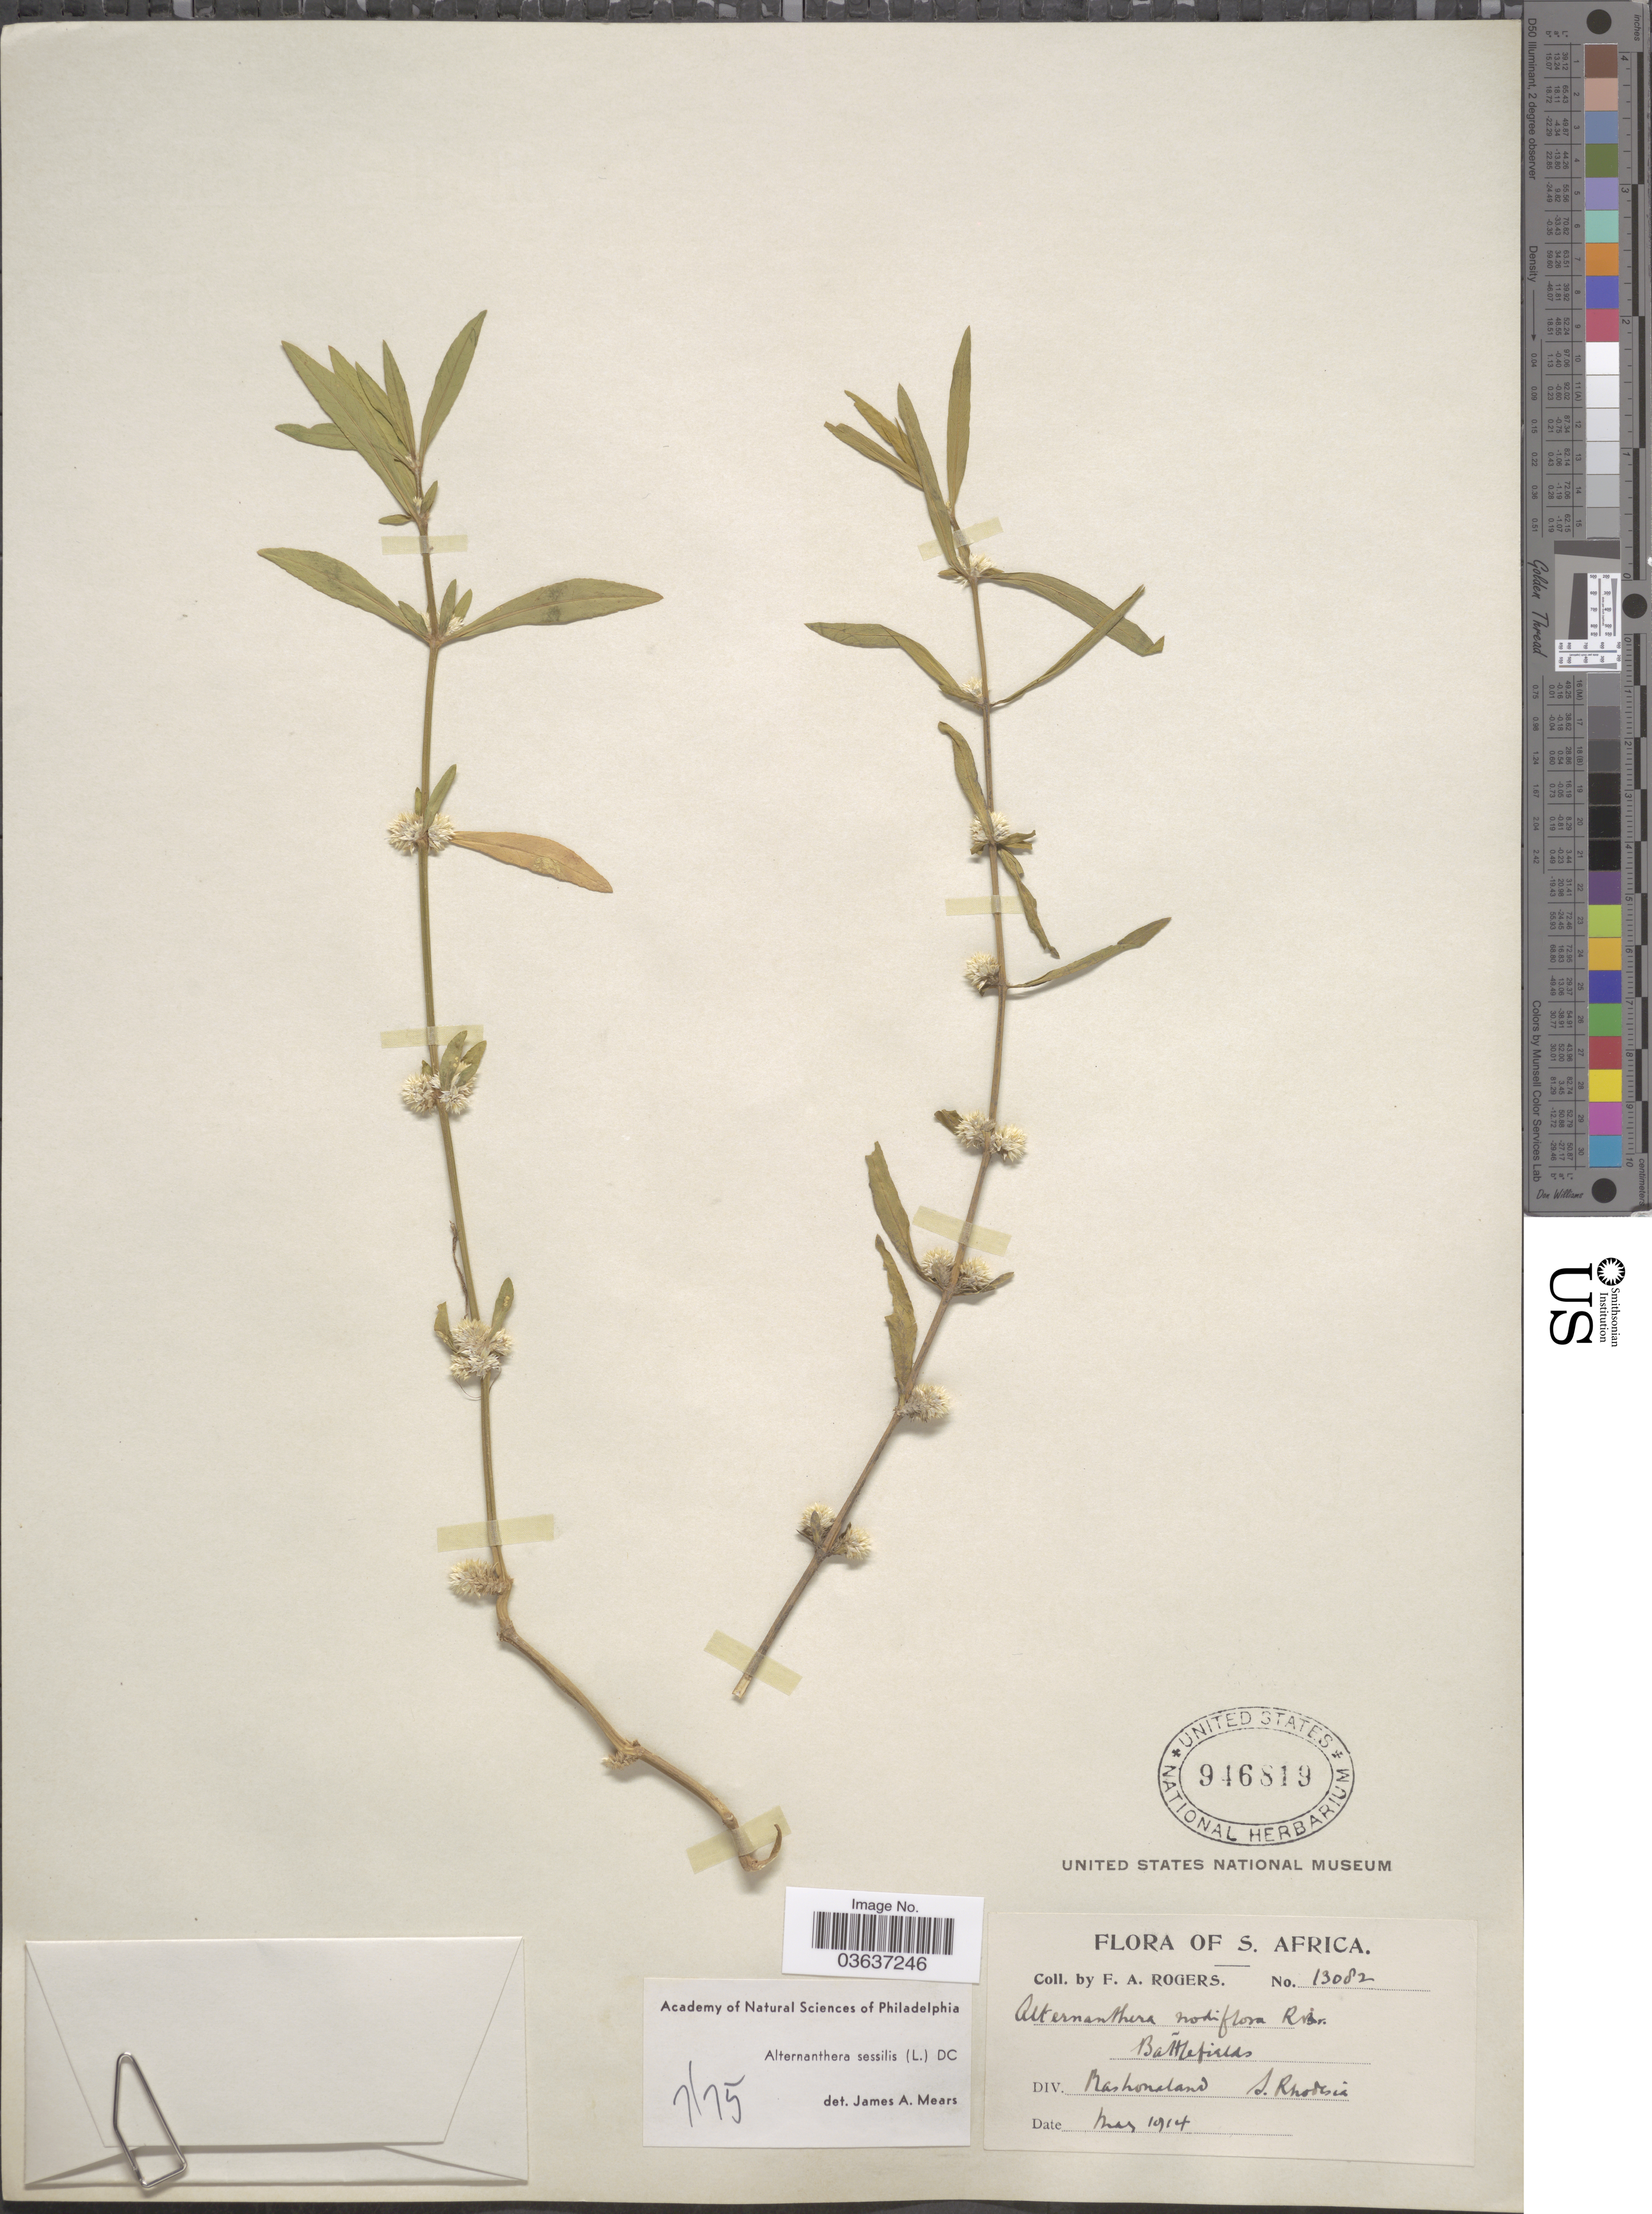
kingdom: Plantae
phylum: Tracheophyta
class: Magnoliopsida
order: Caryophyllales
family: Amaranthaceae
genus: Alternanthera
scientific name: Alternanthera sessilis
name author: (L.) DC.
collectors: F. A. Rogers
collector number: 13082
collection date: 1924-03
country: Zimbabwe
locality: S. Africa. Battlefields. Div. Mashonaland. S. Rhodesia.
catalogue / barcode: US 946819